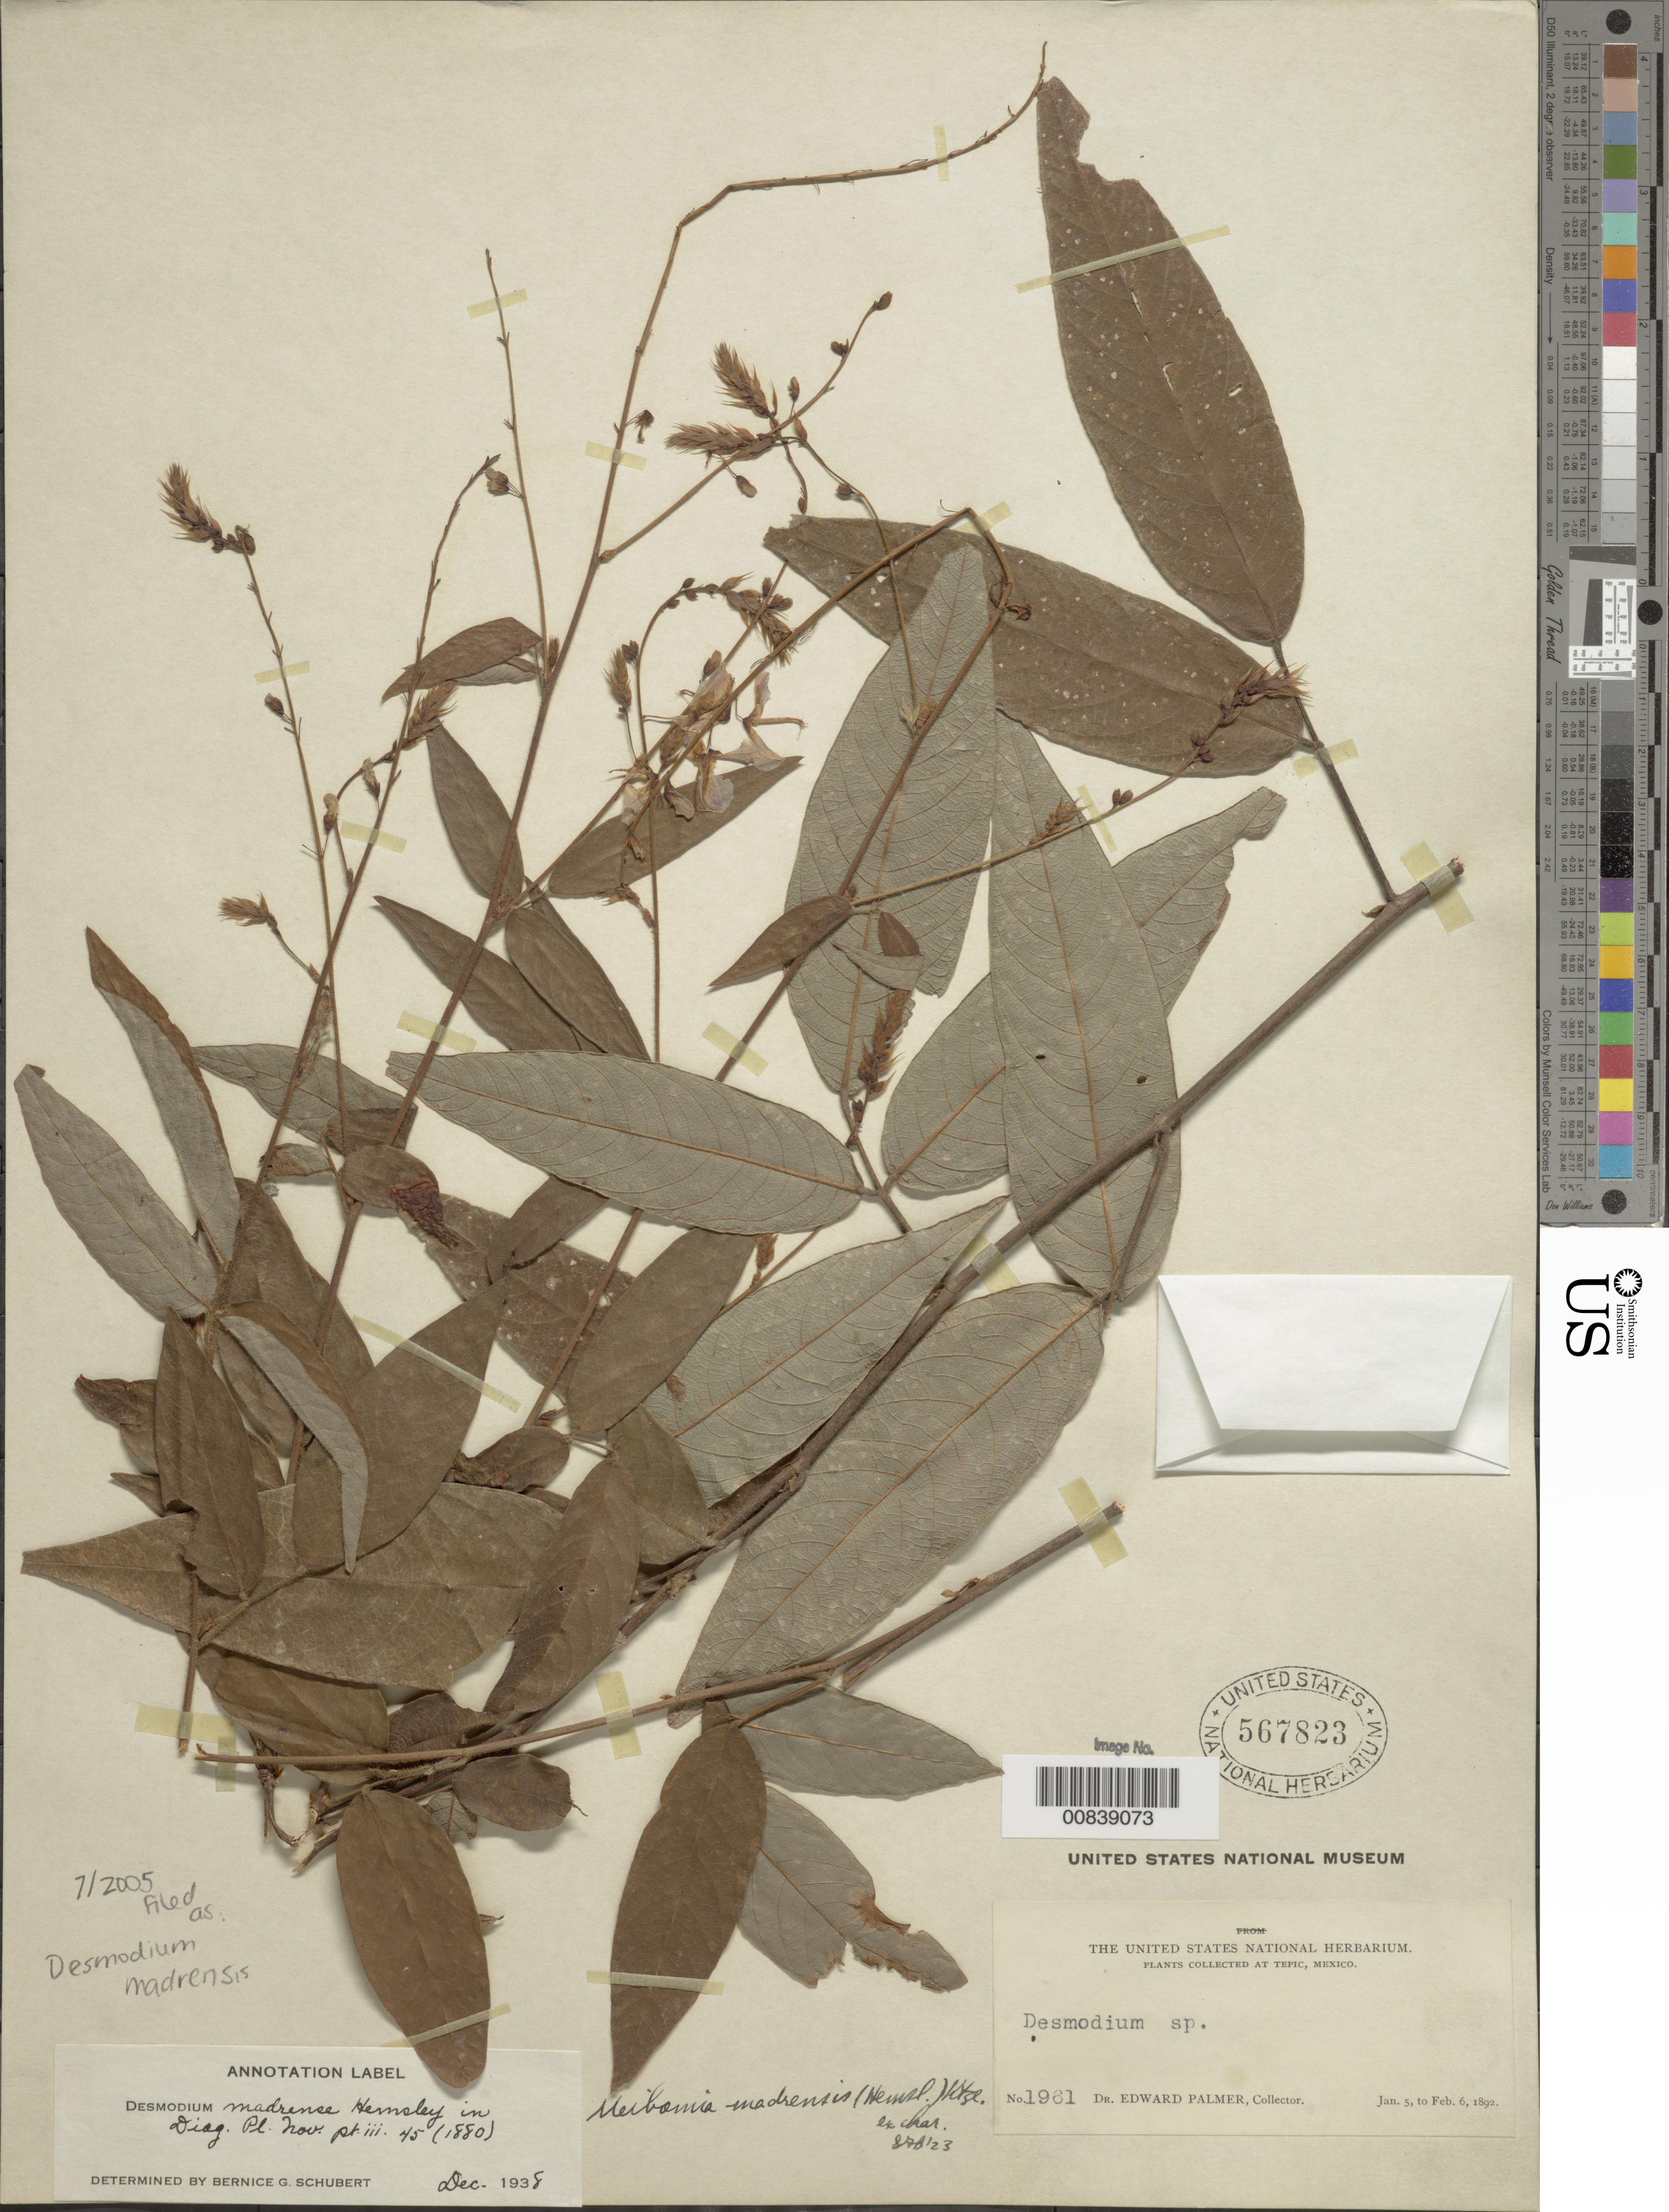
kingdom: Plantae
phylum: Tracheophyta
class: Magnoliopsida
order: Fabales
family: Fabaceae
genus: Desmodium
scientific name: Desmodium madrense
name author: Micheli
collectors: E. Palmer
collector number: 1961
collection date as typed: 05 Jan 1892 to 06 Feb 1892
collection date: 1892-01-05/1892-02-06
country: Mexico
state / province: Nayarit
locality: Tepic, Nayarit.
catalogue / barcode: US 567823